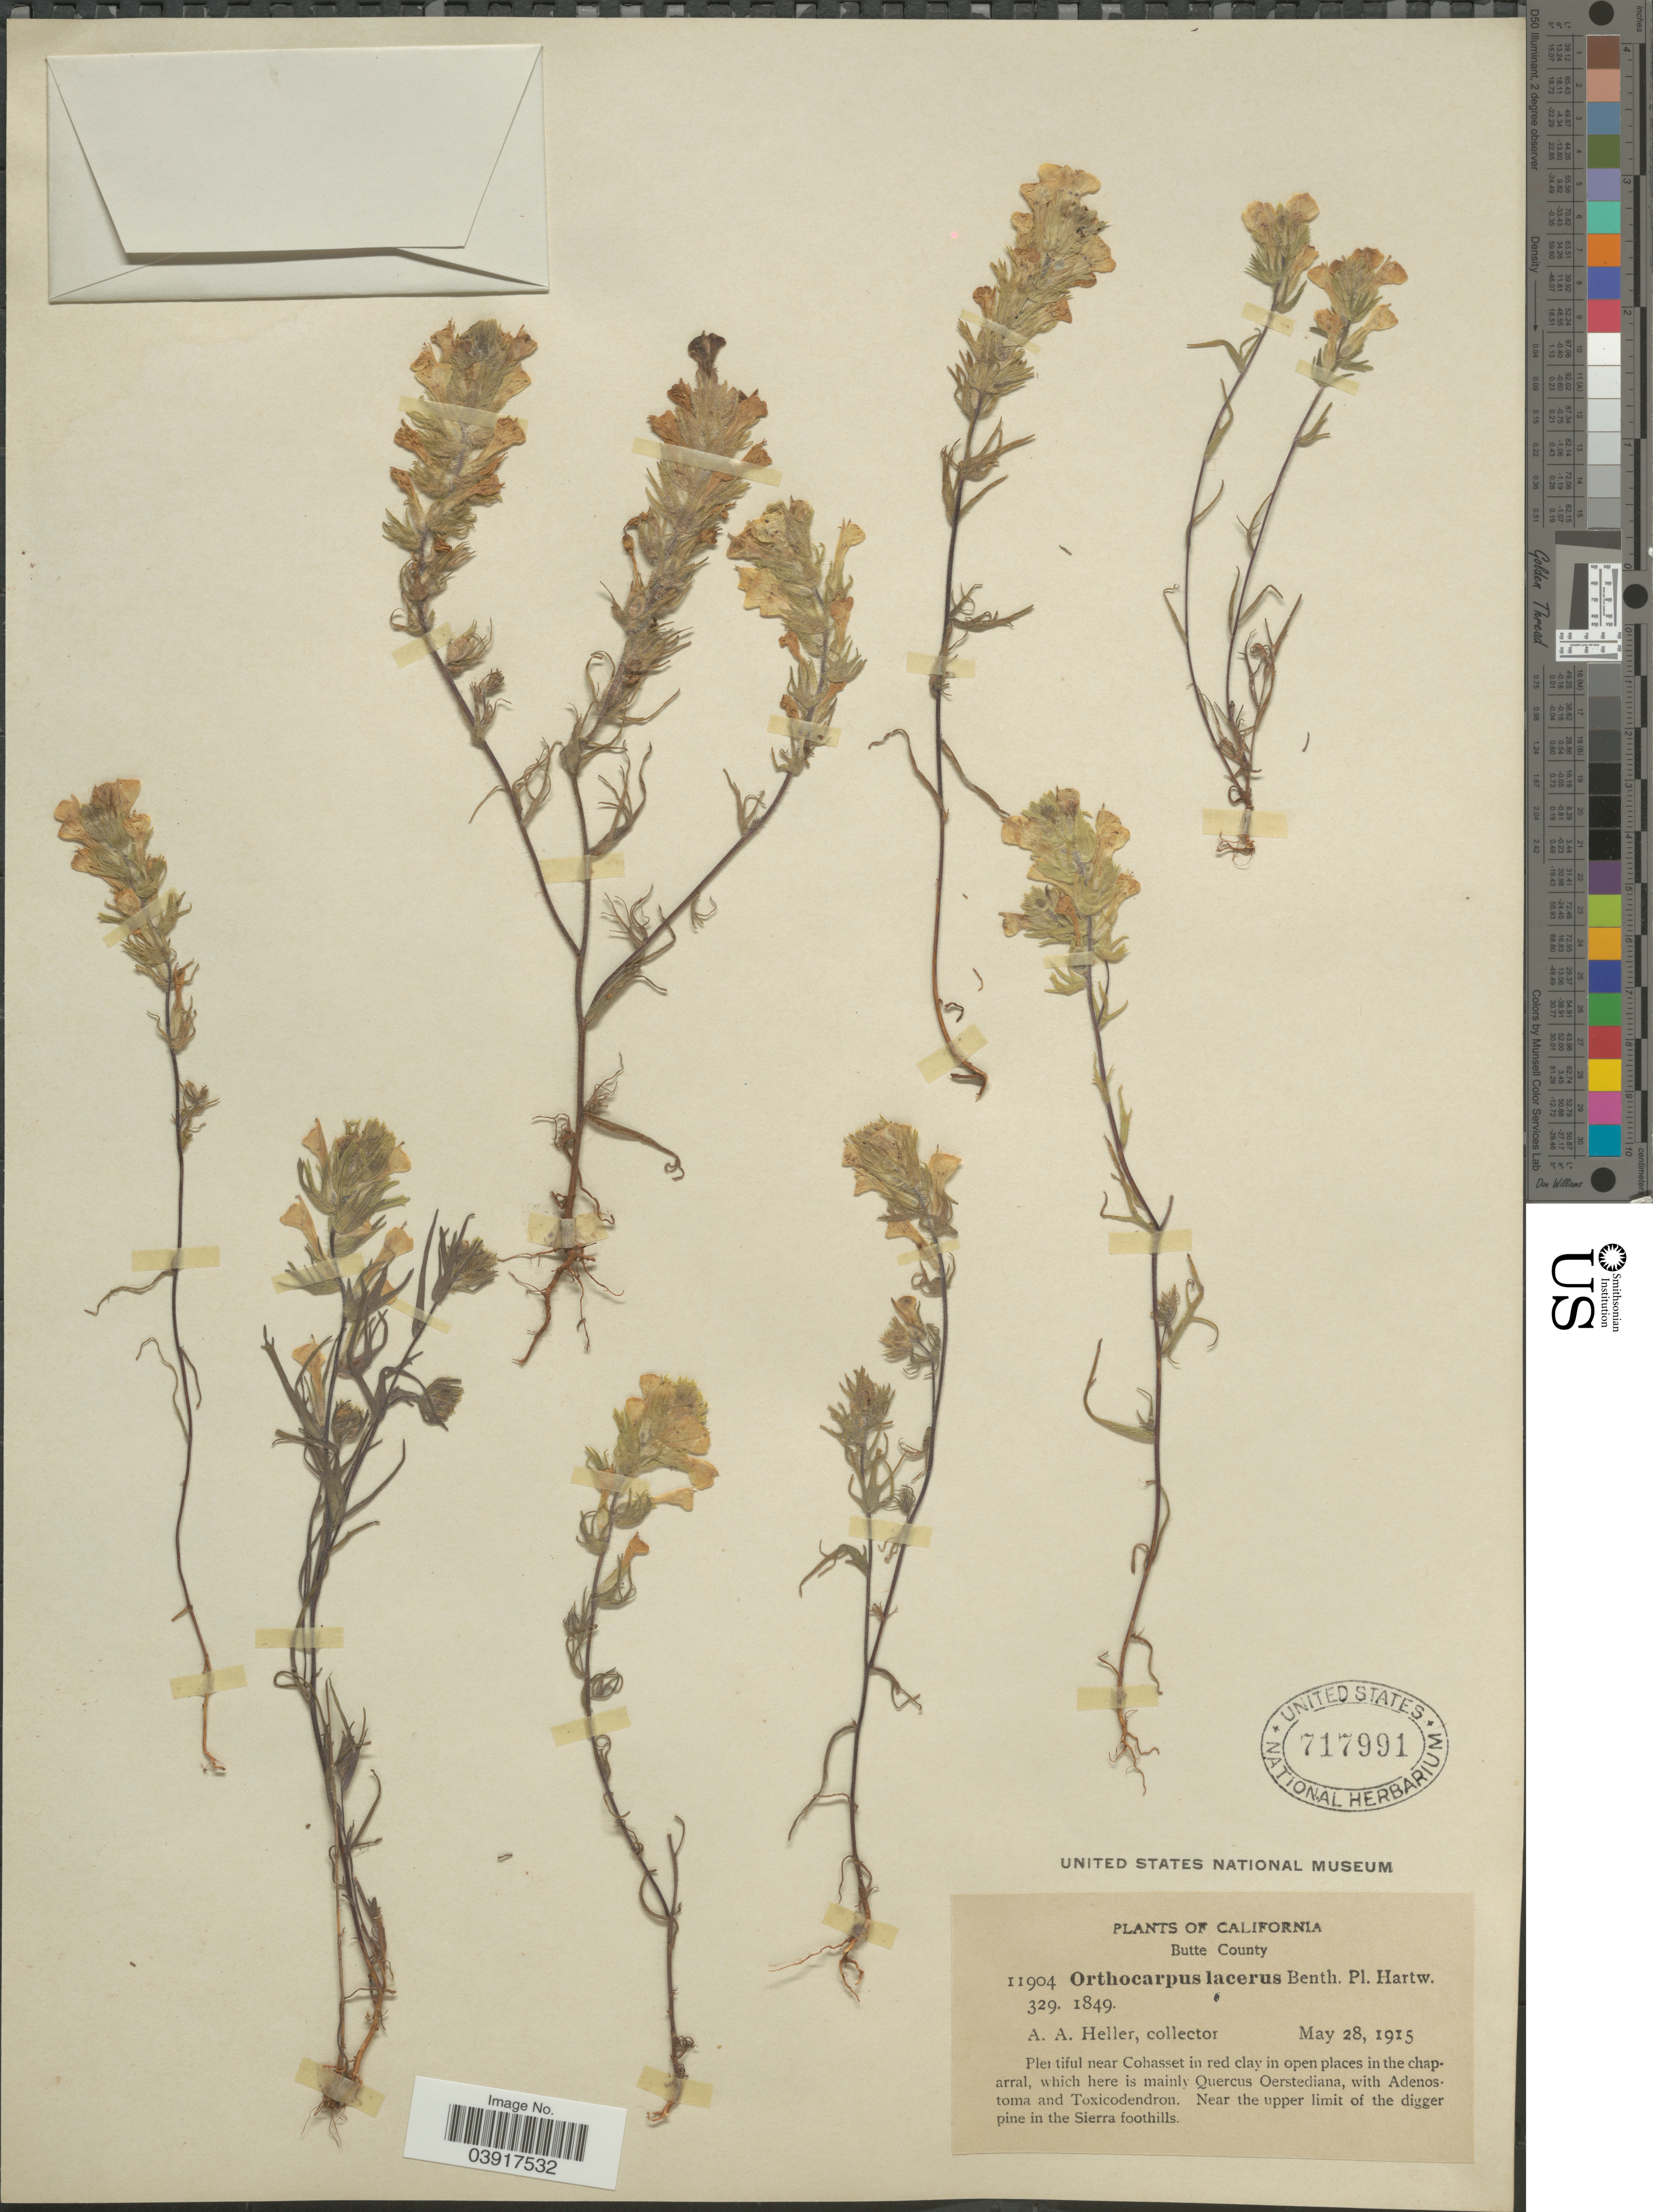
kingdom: Plantae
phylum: Tracheophyta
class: Magnoliopsida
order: Lamiales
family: Orobanchaceae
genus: Orthocarpus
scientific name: Orthocarpus lacerus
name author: Benth.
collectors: A. A. Heller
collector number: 11904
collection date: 1915-05-28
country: United States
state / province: California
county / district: Butte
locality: Butte County. Near the upper limit of the digger pine in the Sierra foothills.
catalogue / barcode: US 717991